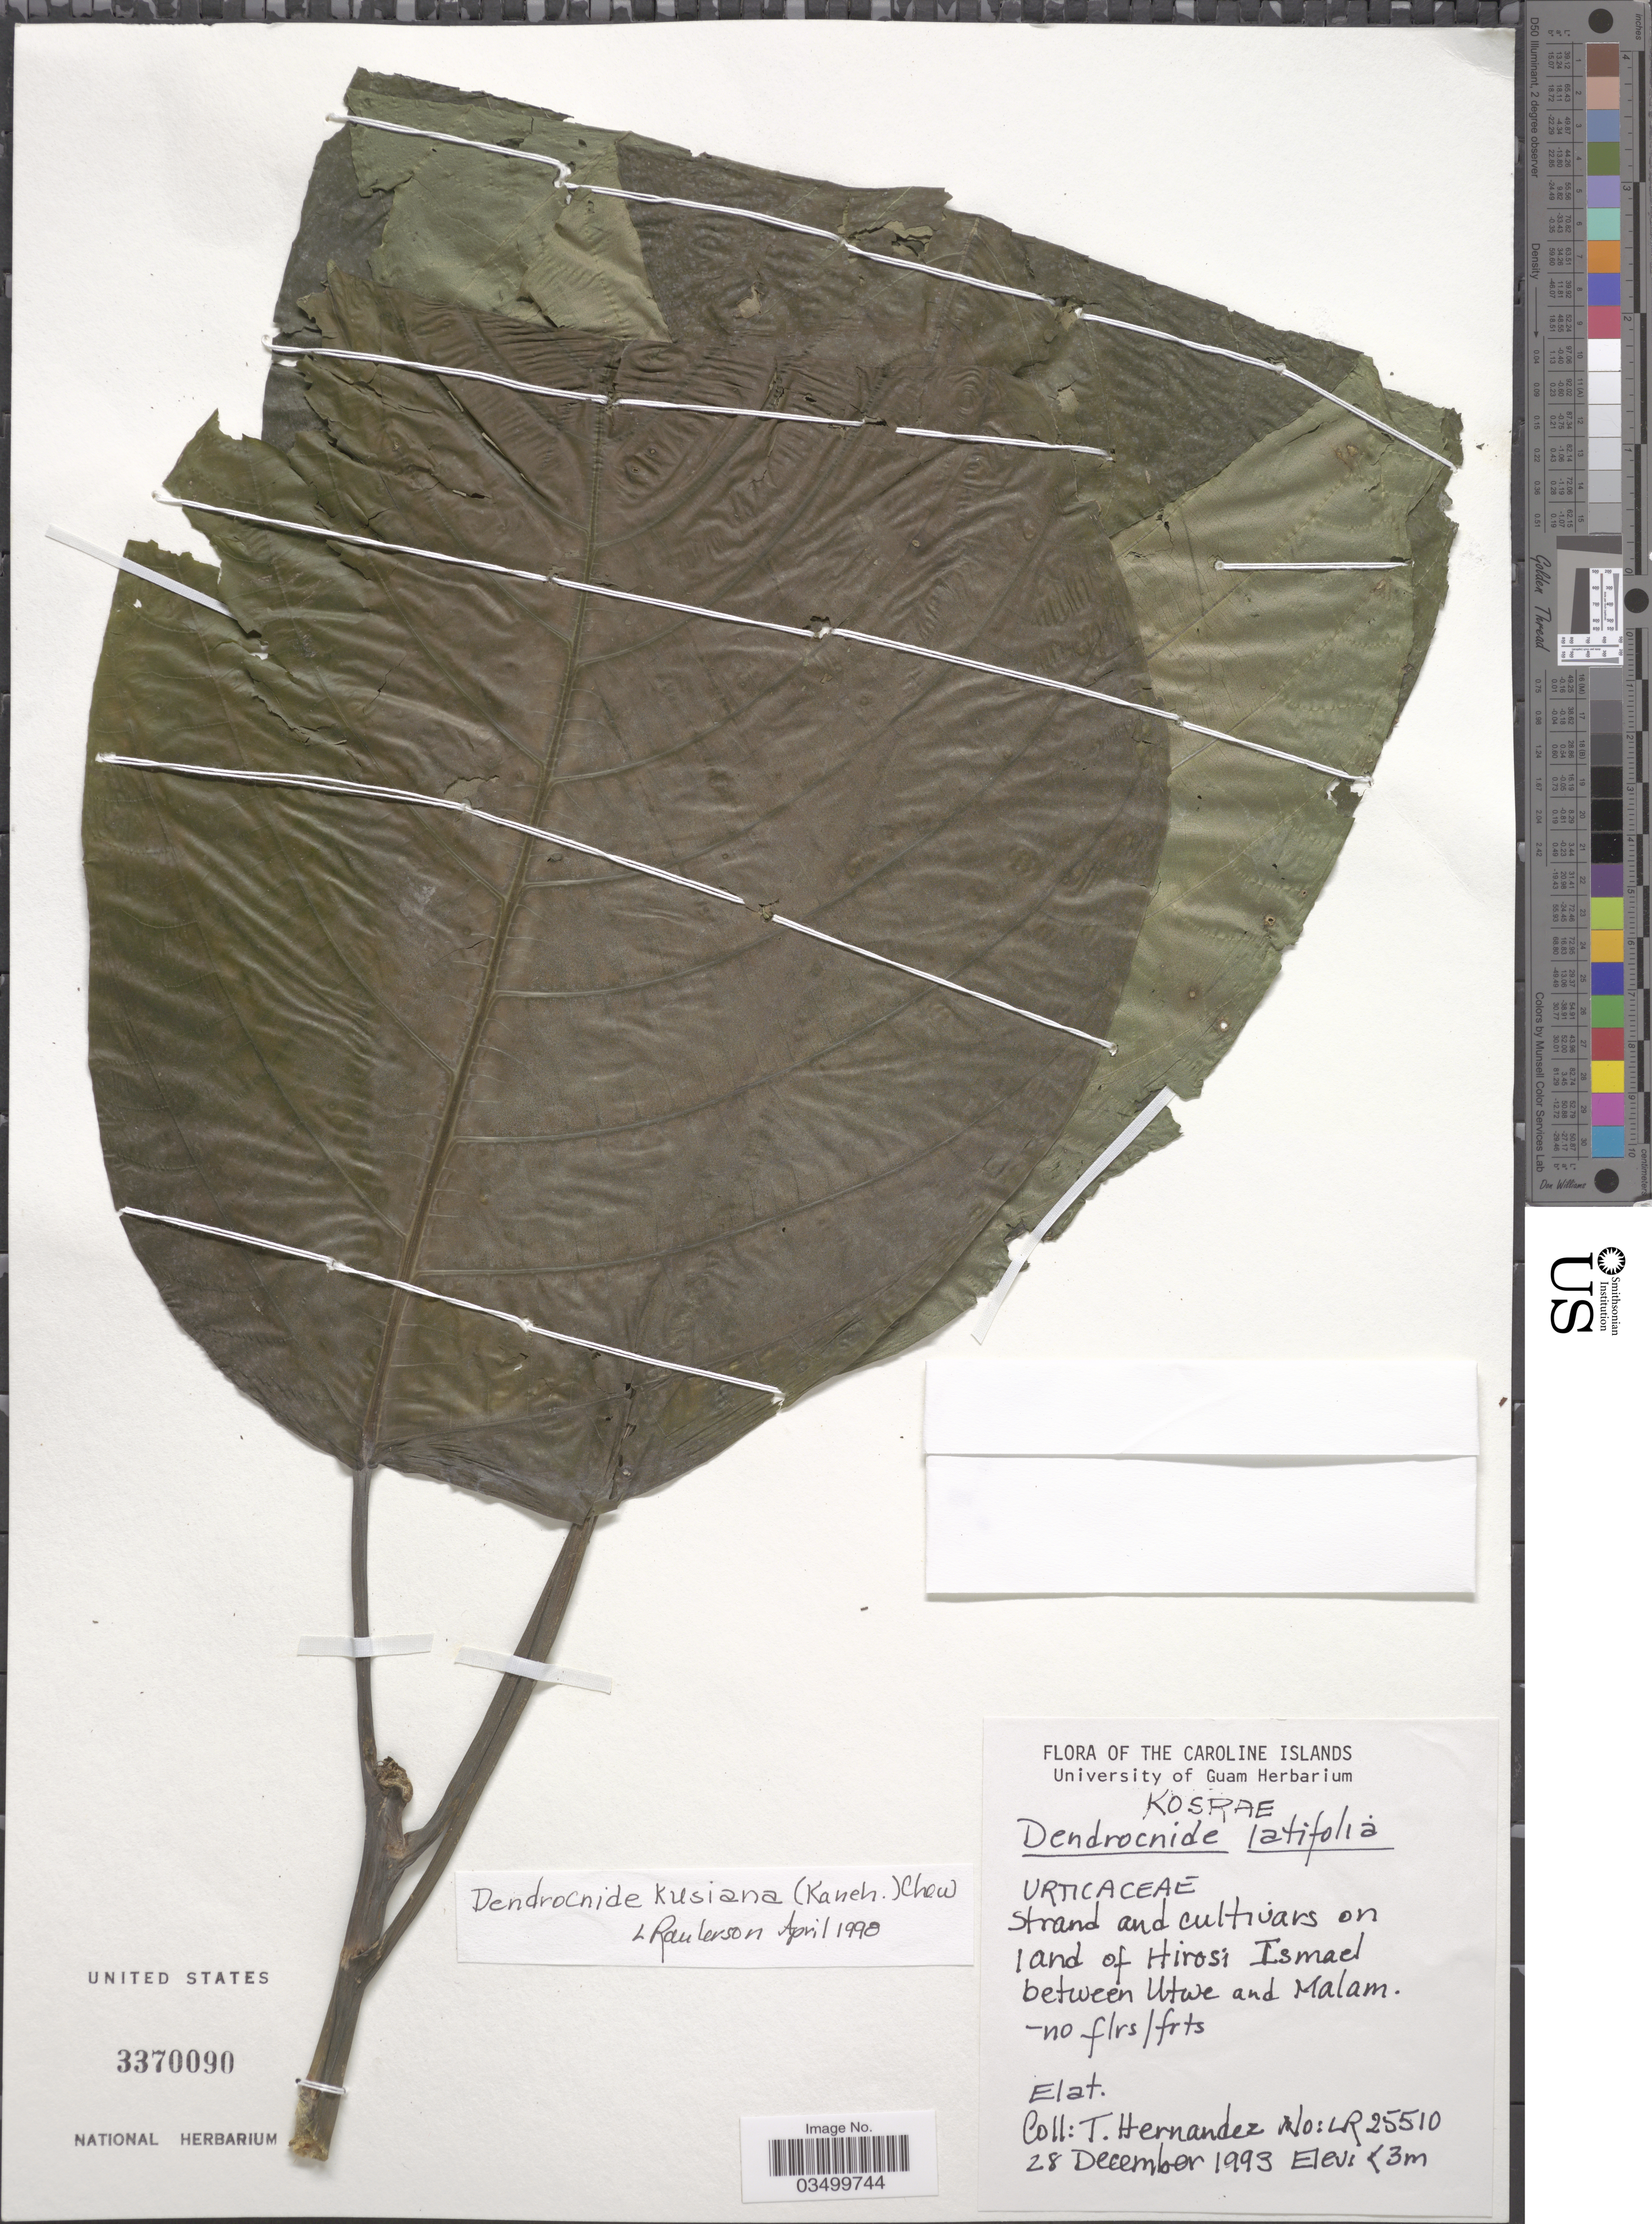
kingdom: Plantae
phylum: Tracheophyta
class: Magnoliopsida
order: Rosales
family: Urticaceae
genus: Dendrocnide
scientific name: Dendrocnide kusaiana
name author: (Kaneh.) Chew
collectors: T. Hernandez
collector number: LR 25510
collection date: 1993-12-28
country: Micronesia, Federated States of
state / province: Kosrae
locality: The Caroline Islands. Strand on cultivars on land of Hirosi Ismael between Utwe and Malam.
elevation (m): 3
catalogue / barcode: US 3370090